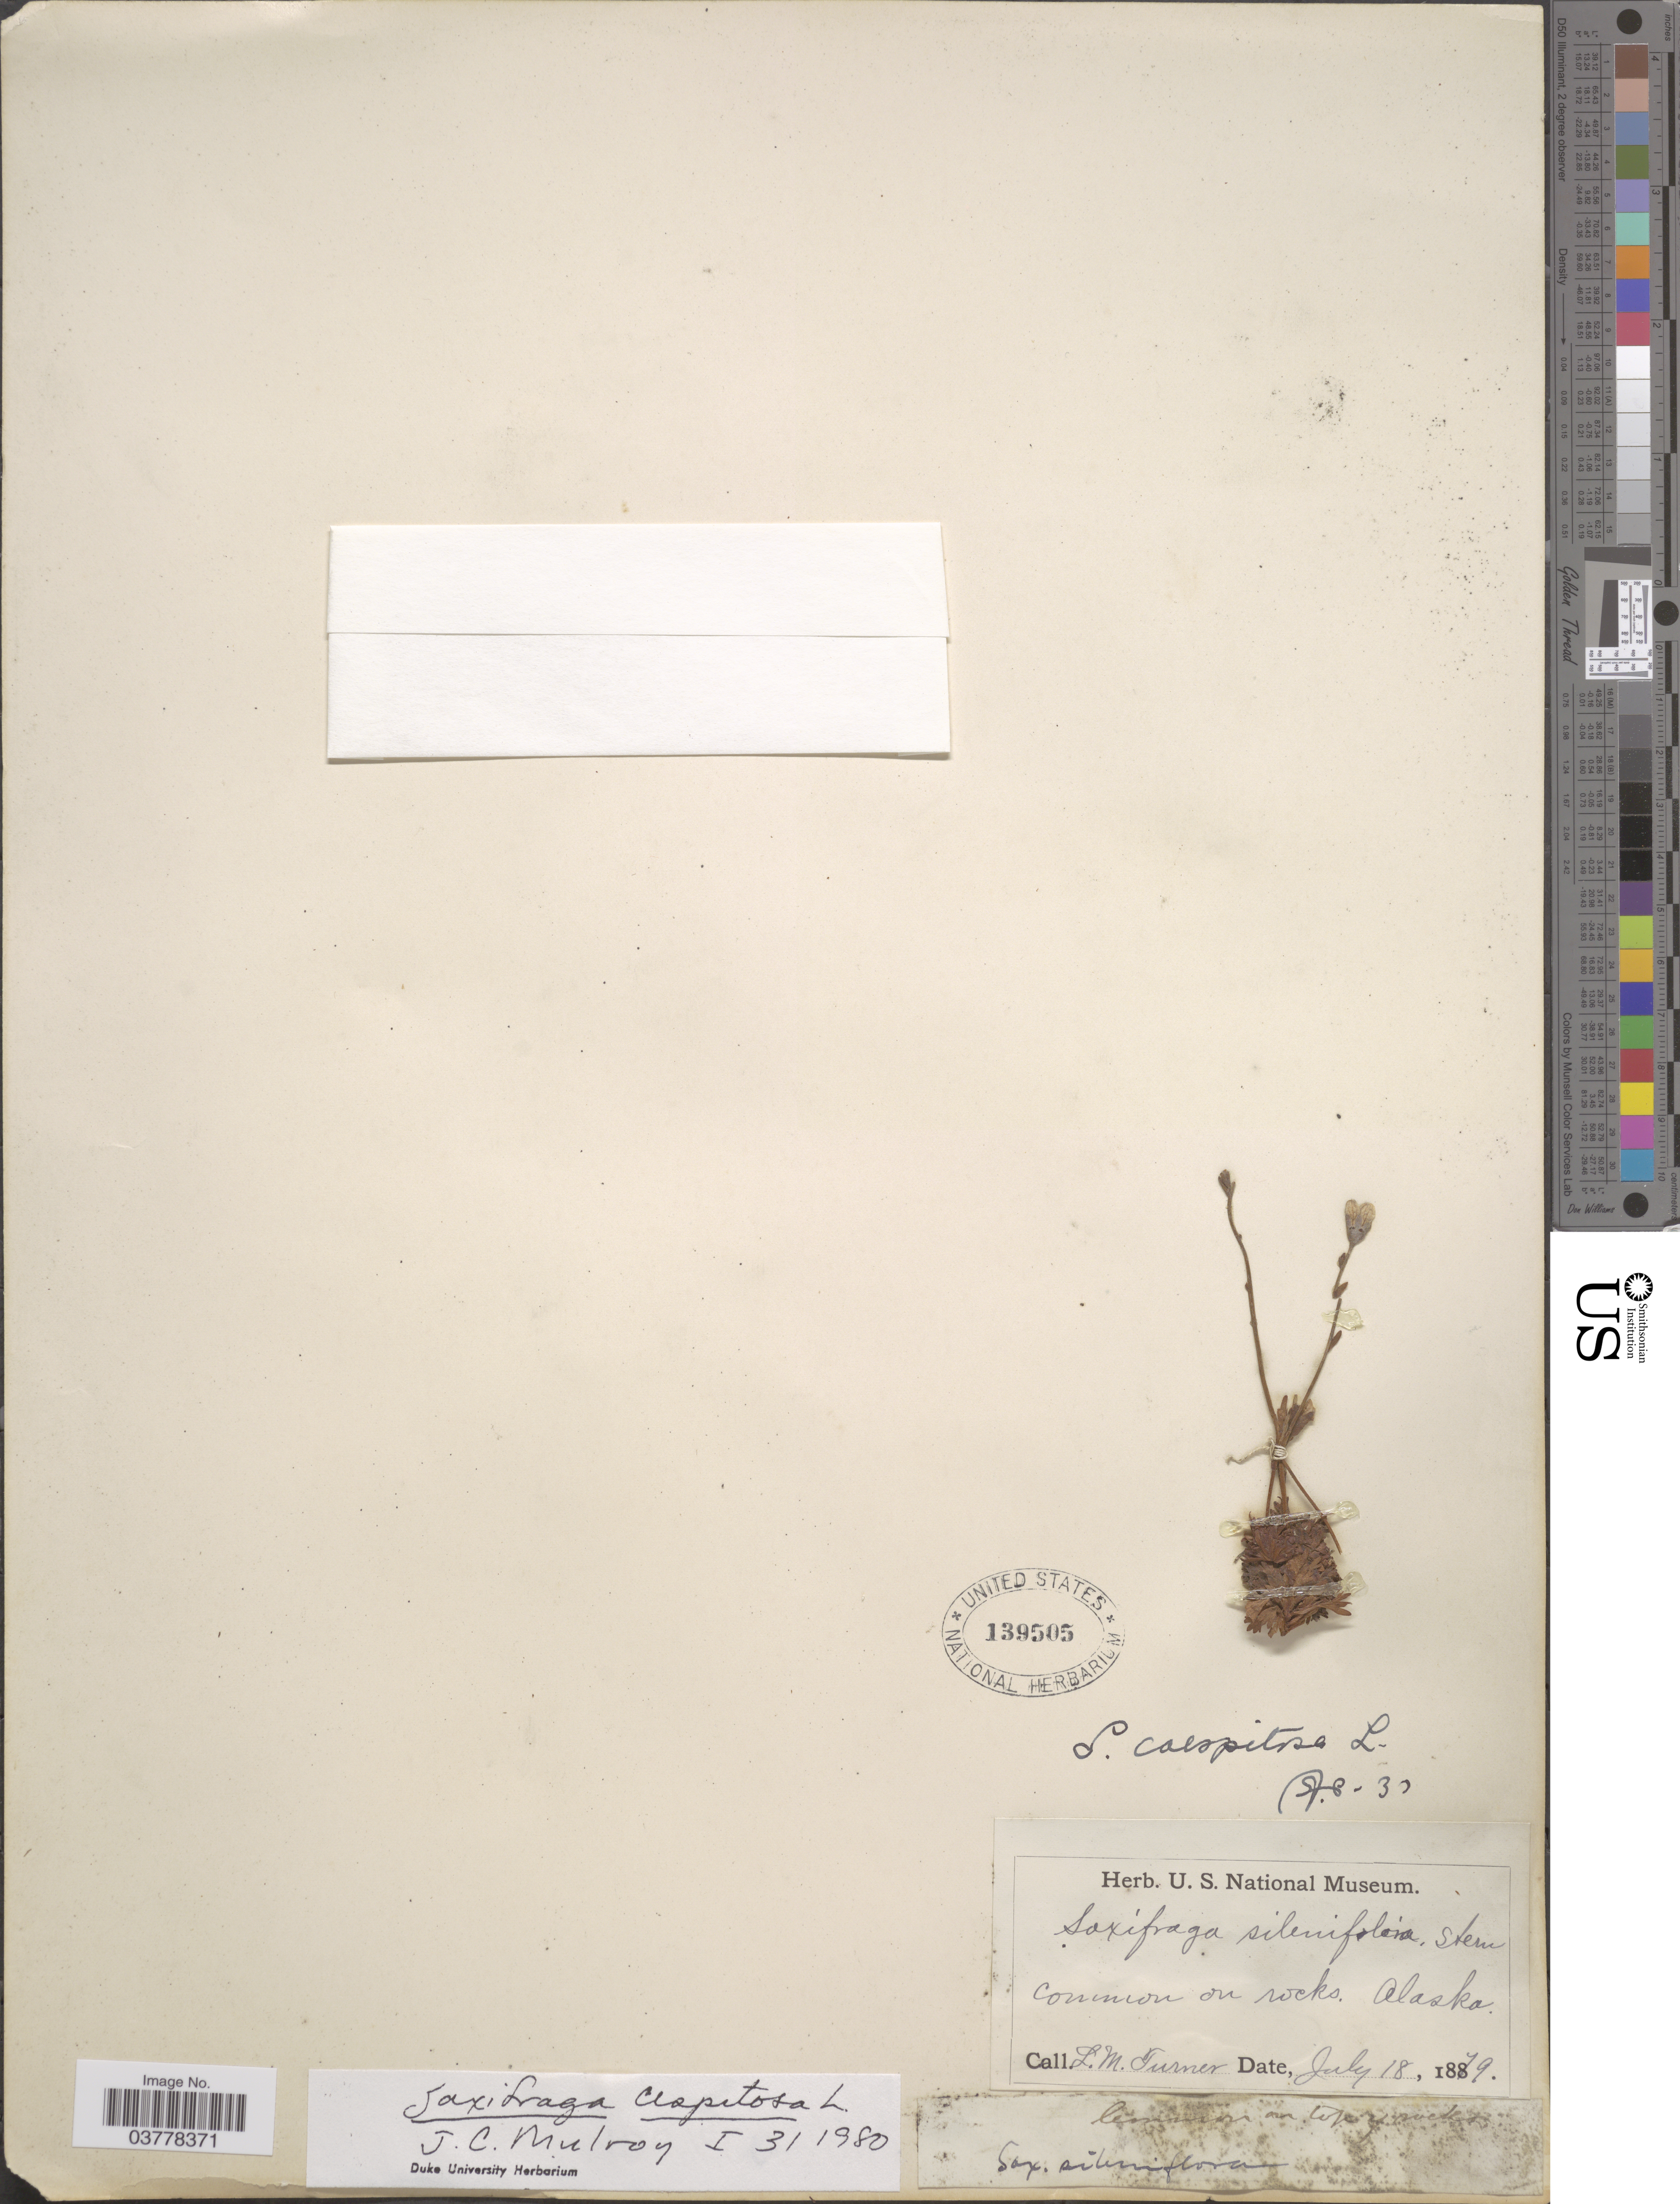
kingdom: Plantae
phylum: Tracheophyta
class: Magnoliopsida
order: Saxifragales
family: Saxifragaceae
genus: Saxifraga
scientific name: Saxifraga caespitosa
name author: L.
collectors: L. M. Turner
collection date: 1879-07-18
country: United States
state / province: Alaska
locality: On rocks.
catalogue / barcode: US 139505